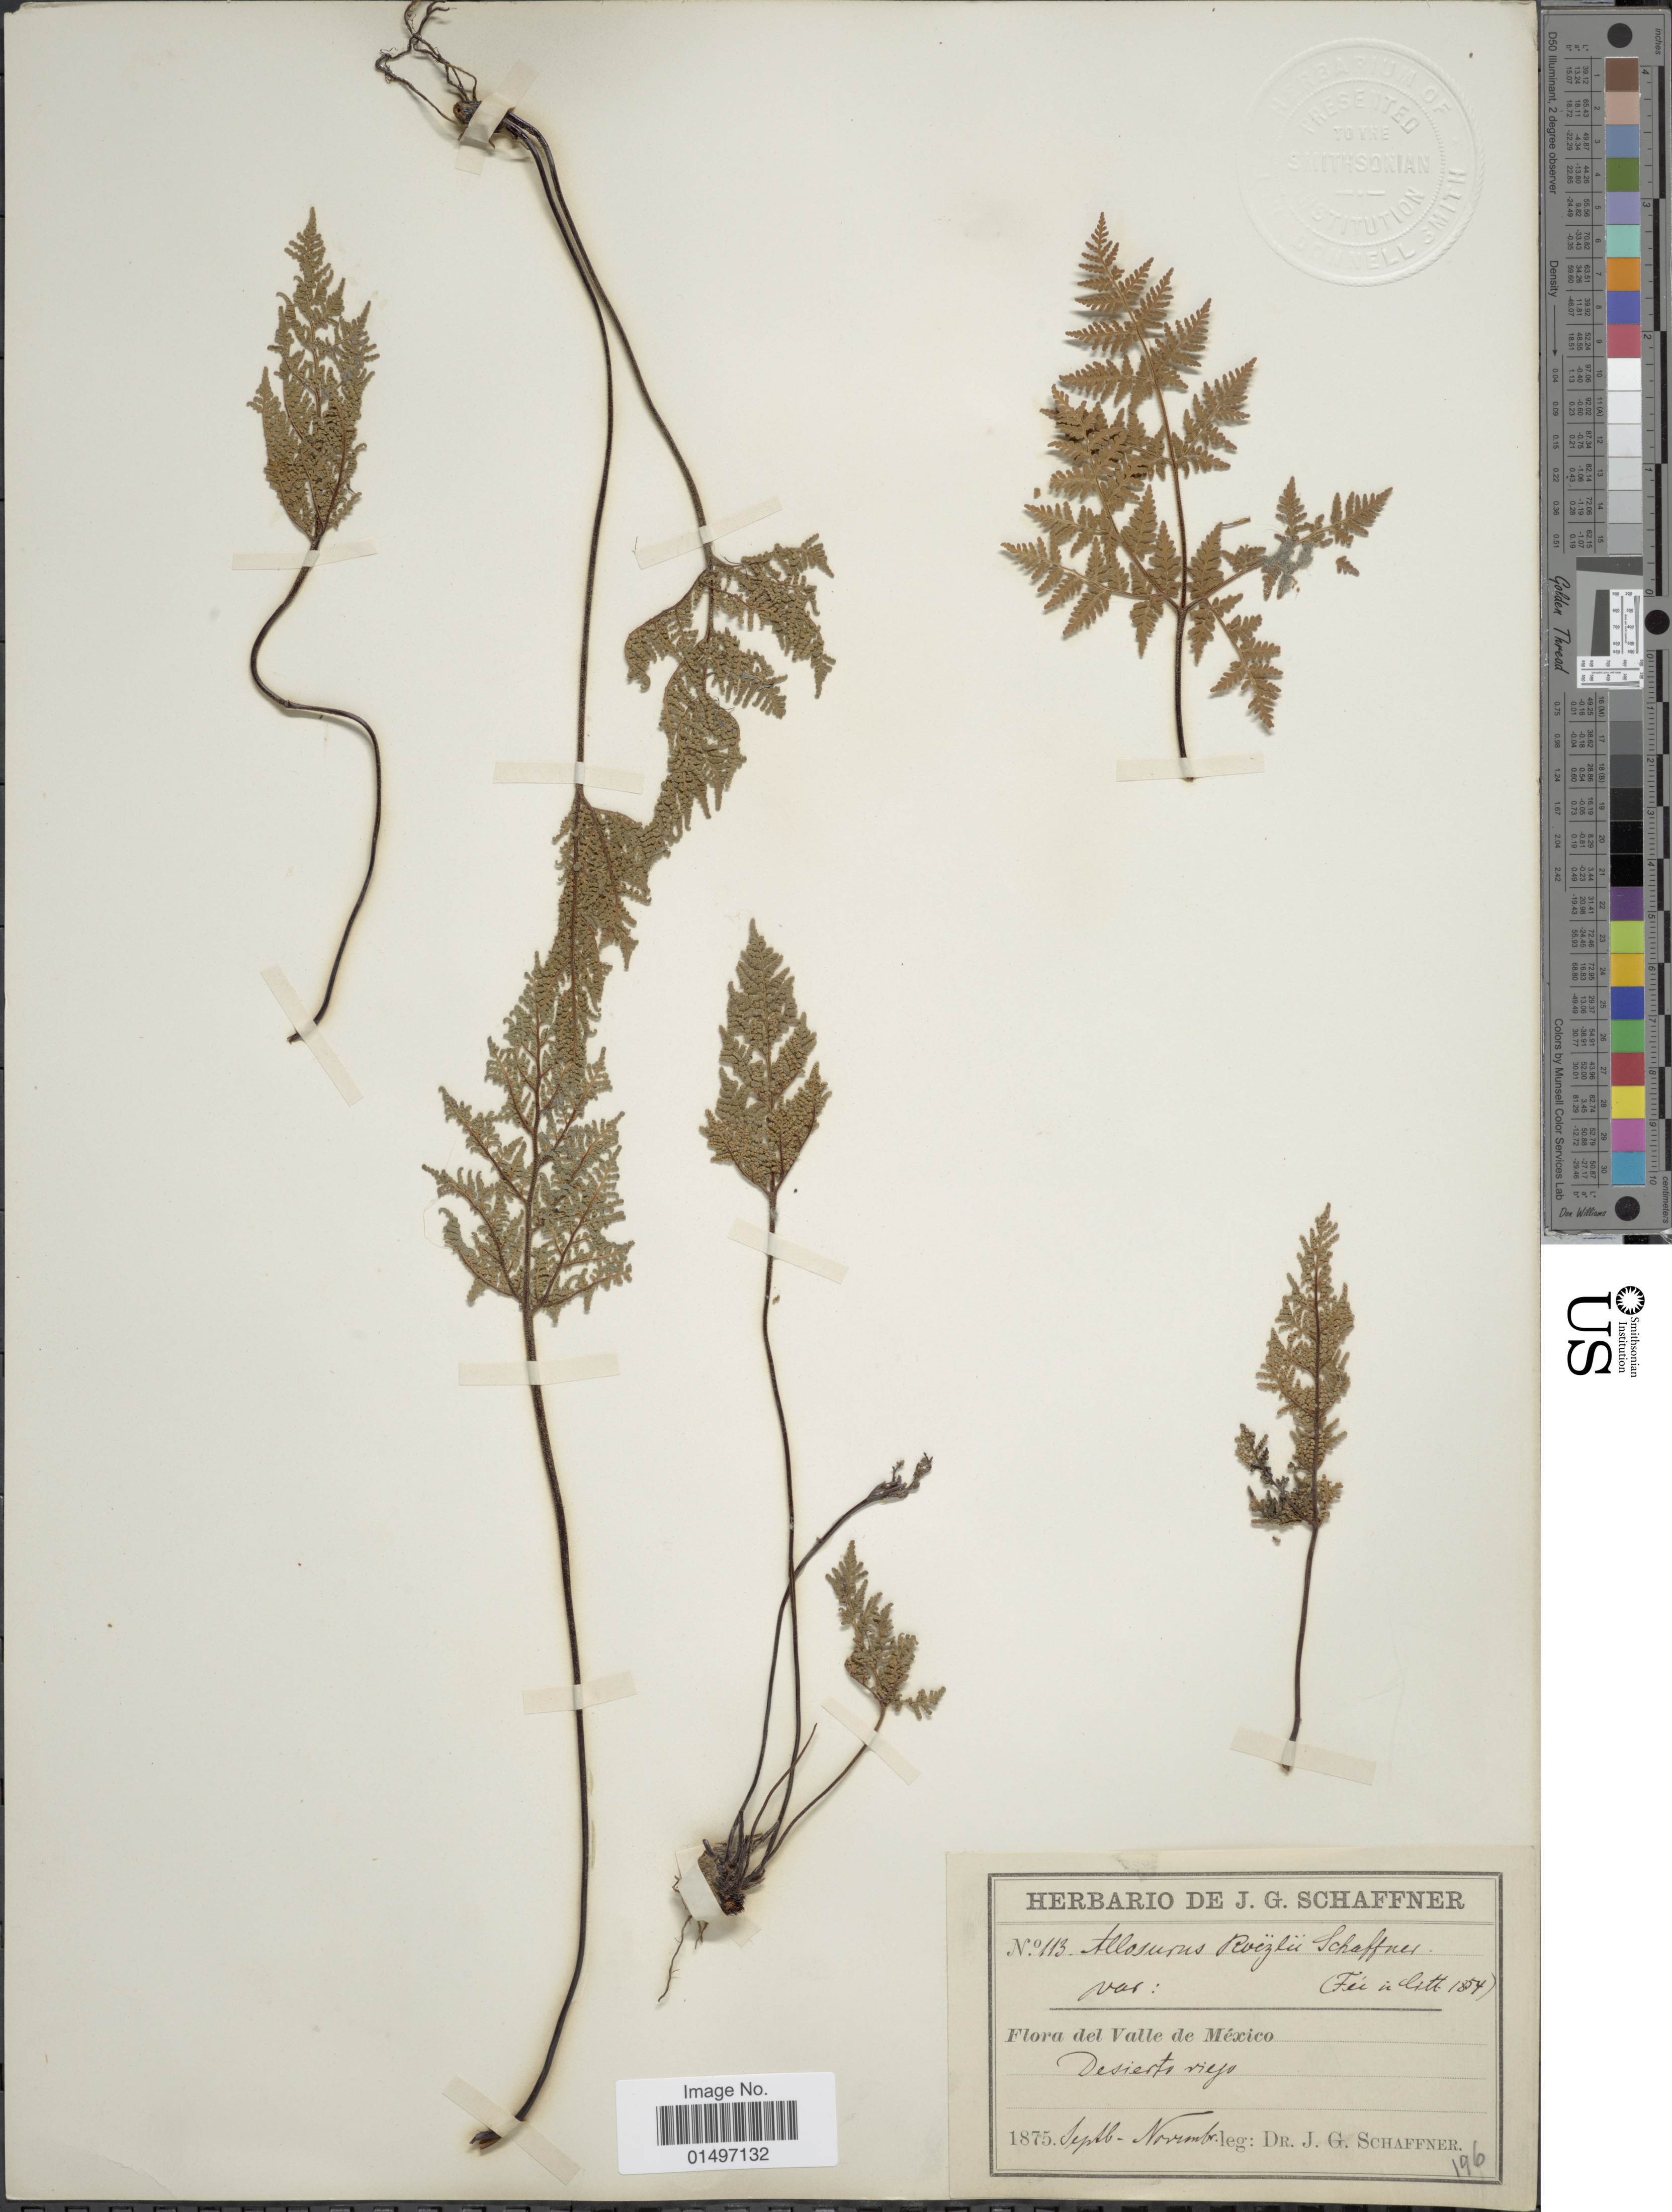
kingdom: Plantae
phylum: Tracheophyta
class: Polypodiopsida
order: Polypodiales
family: Pteridaceae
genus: Gaga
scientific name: Gaga kaulfussii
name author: (Kunze) Fay W. Li & Windham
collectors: J. G. Schaffner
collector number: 113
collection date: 1875-09/1875-11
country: Mexico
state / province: México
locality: Del Valle de Mexico, Desierto viejo.